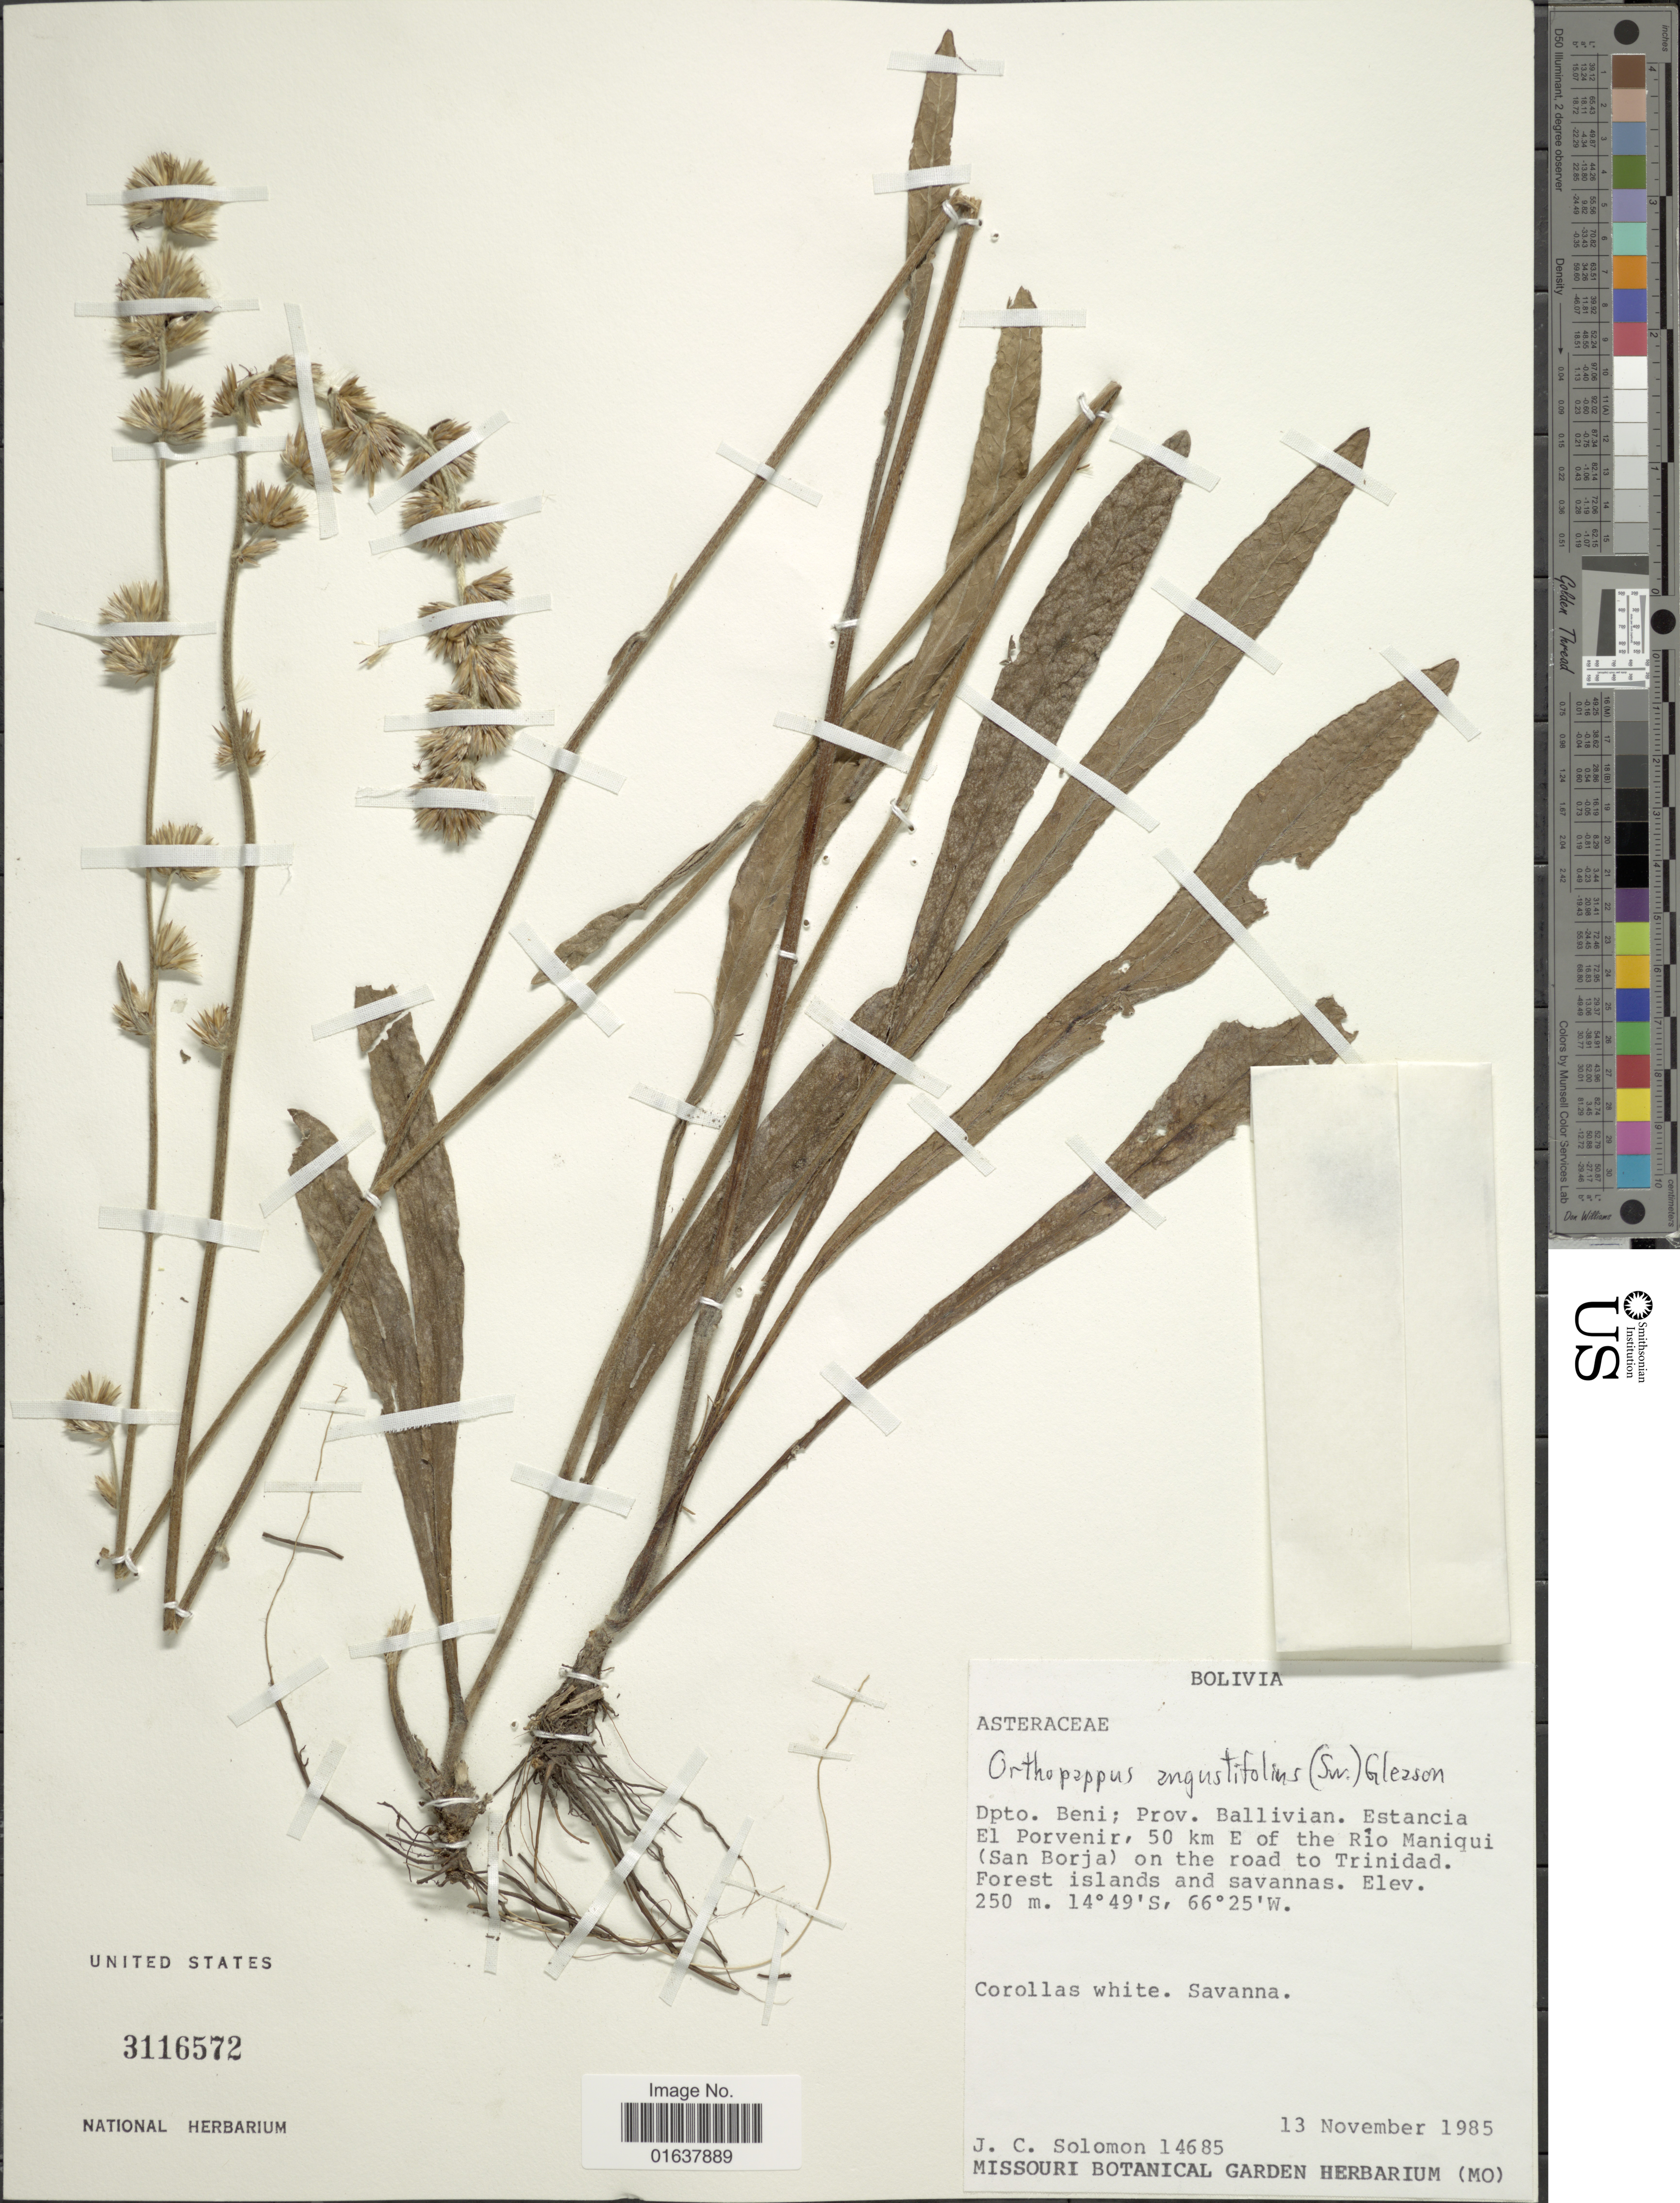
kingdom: Plantae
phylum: Tracheophyta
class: Magnoliopsida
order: Asterales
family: Asteraceae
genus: Orthopappus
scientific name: Orthopappus angustifolius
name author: (Sw.) Gleason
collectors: J. C. Solomon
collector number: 14685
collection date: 1985-11-13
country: Bolivia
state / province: Beni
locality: Dpto. Beni: Prov. Ballivian. Estancia El Porvenir, 50 km E of the Rio Maniqui (San Borja) on the road to Trinidad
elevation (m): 250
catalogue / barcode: US 3116572